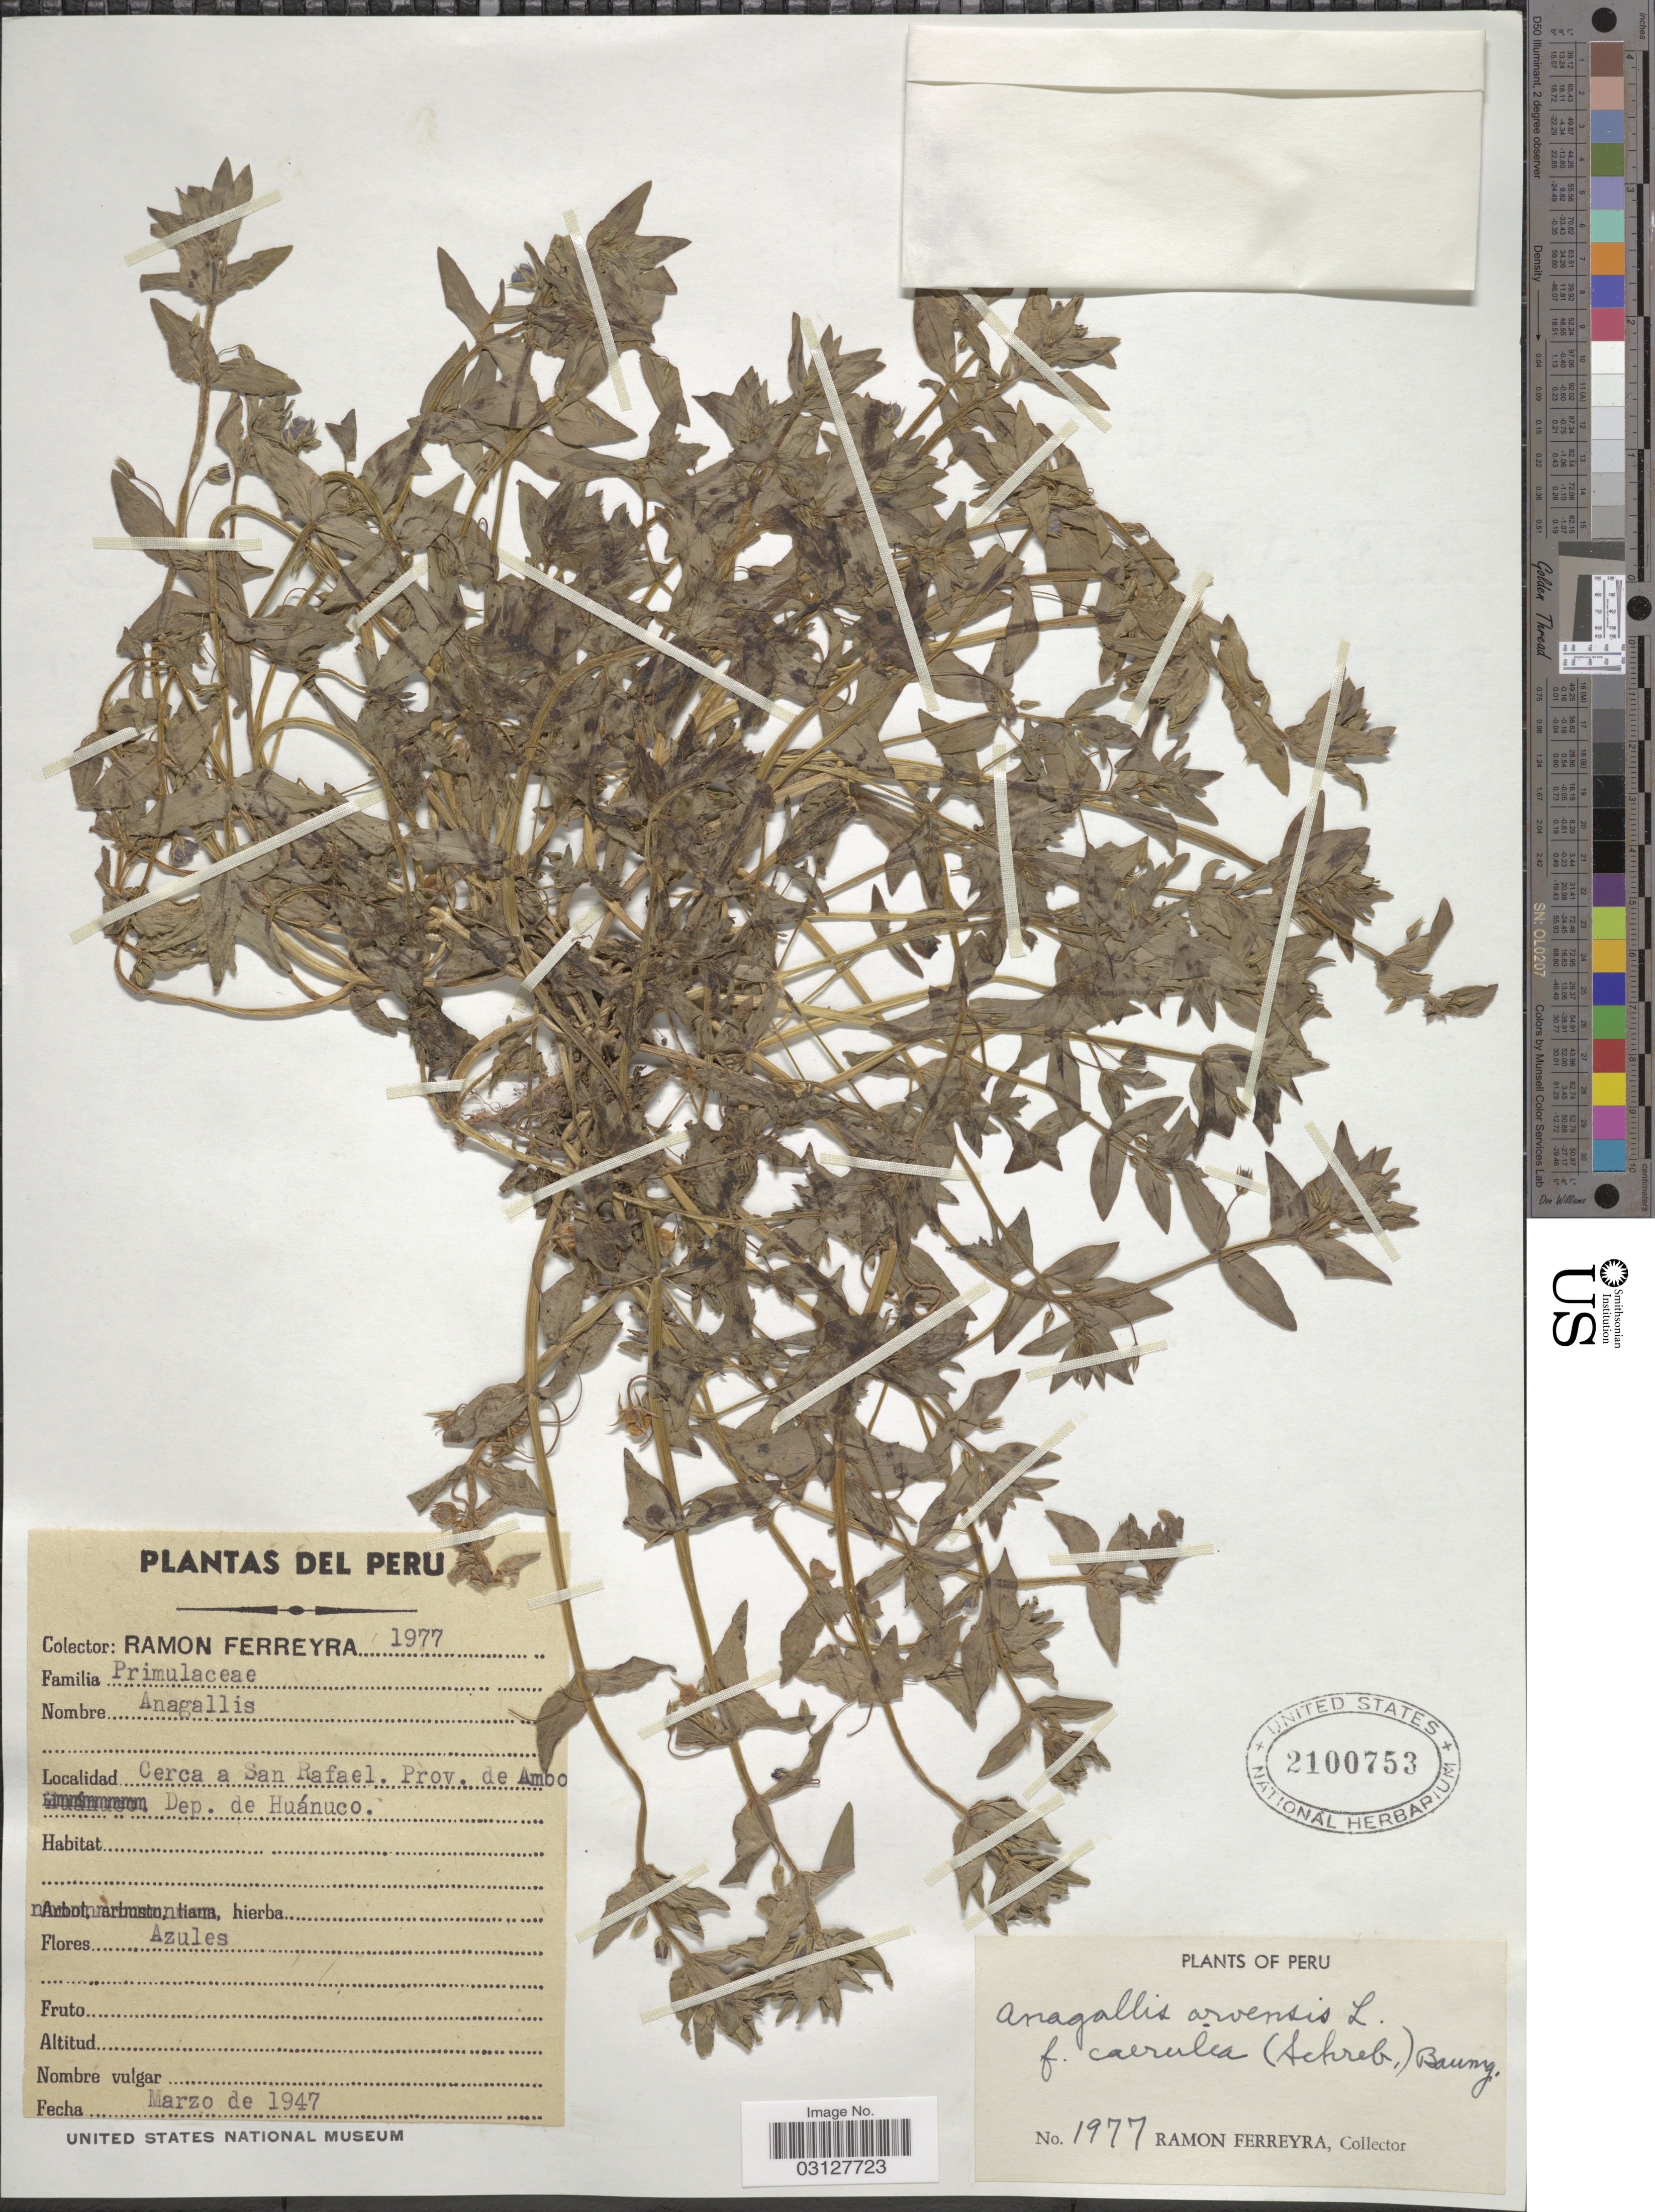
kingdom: Plantae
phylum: Tracheophyta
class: Magnoliopsida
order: Ericales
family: Primulaceae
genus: Anagallis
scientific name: Anagallis coerulea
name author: Schreb.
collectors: R. A. Ferreyra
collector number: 1977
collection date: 1947-03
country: Peru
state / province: Huánuco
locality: Cerca a San Rafael, Prov. de Ambo, Dep. de Huánuco.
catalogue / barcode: US 2100753